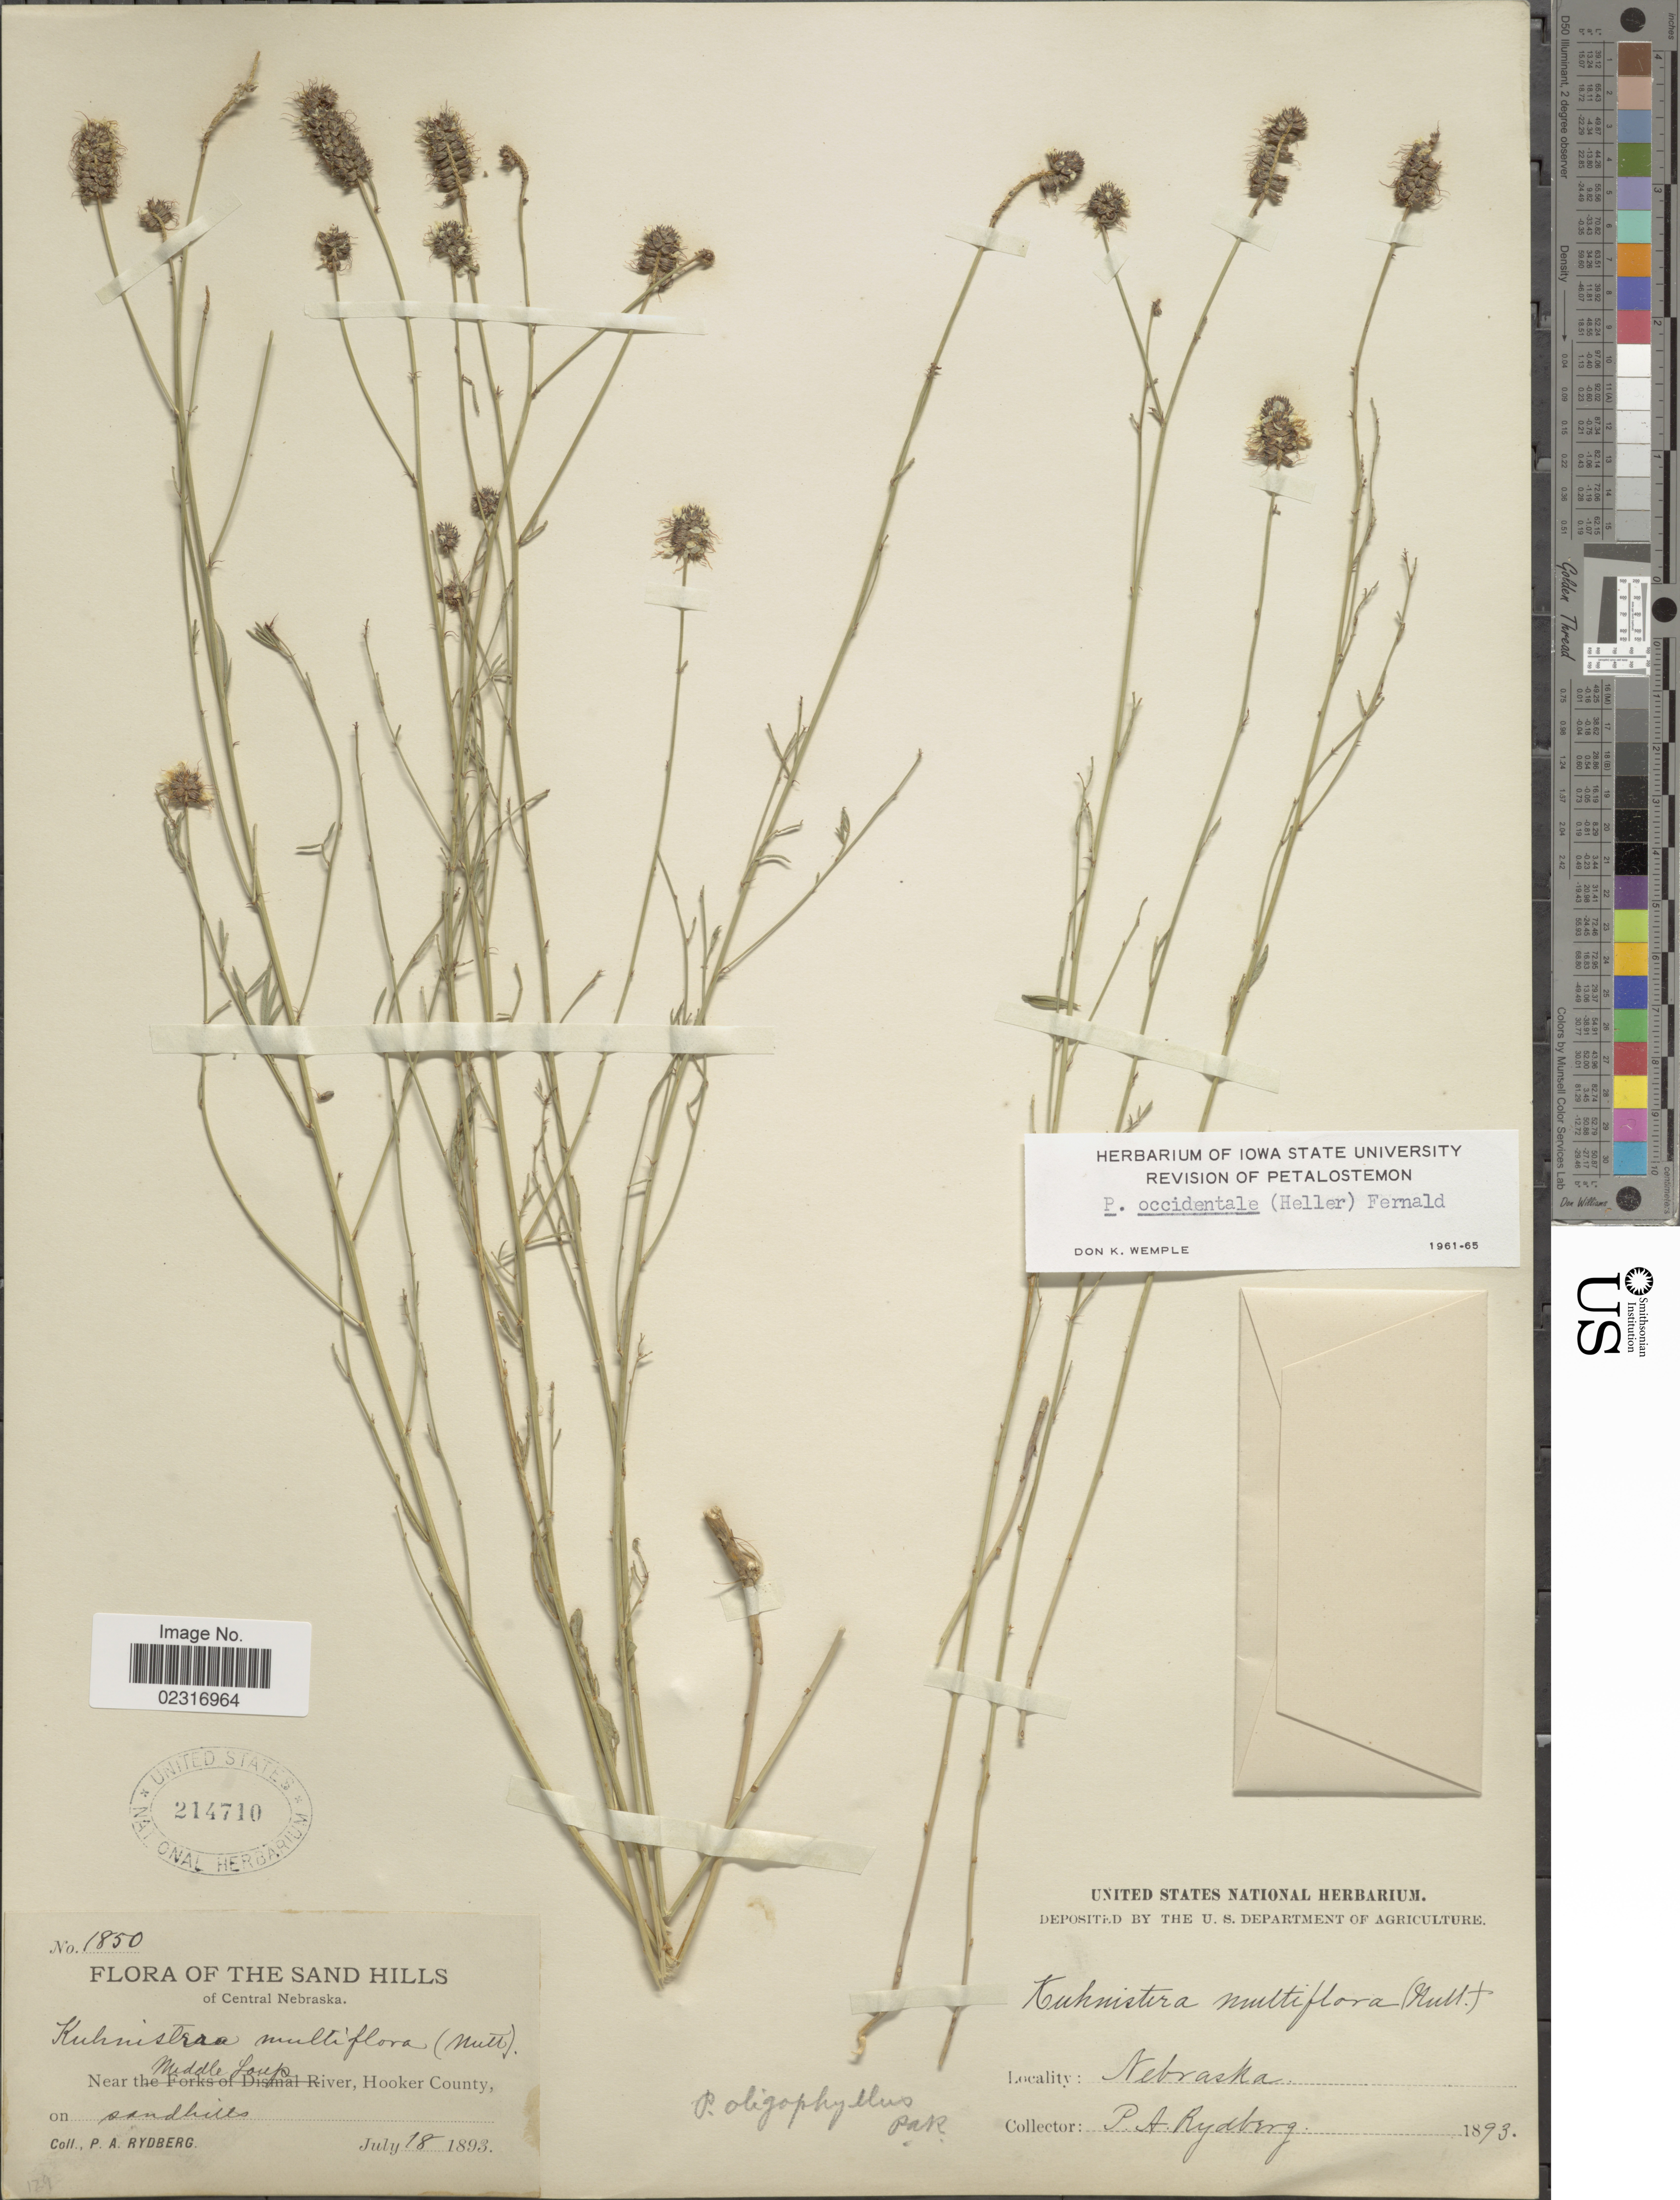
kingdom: Plantae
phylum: Tracheophyta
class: Magnoliopsida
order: Fabales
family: Fabaceae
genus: Dalea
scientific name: Dalea candida var. oligophylla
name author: (Torr) Shinners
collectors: P. A. Rydberg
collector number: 1850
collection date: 1893-07-18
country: United States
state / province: Nebraska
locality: The Sand Hills. Central Nebraska. Near Middle Loup River, Hooker County.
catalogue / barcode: US 214710